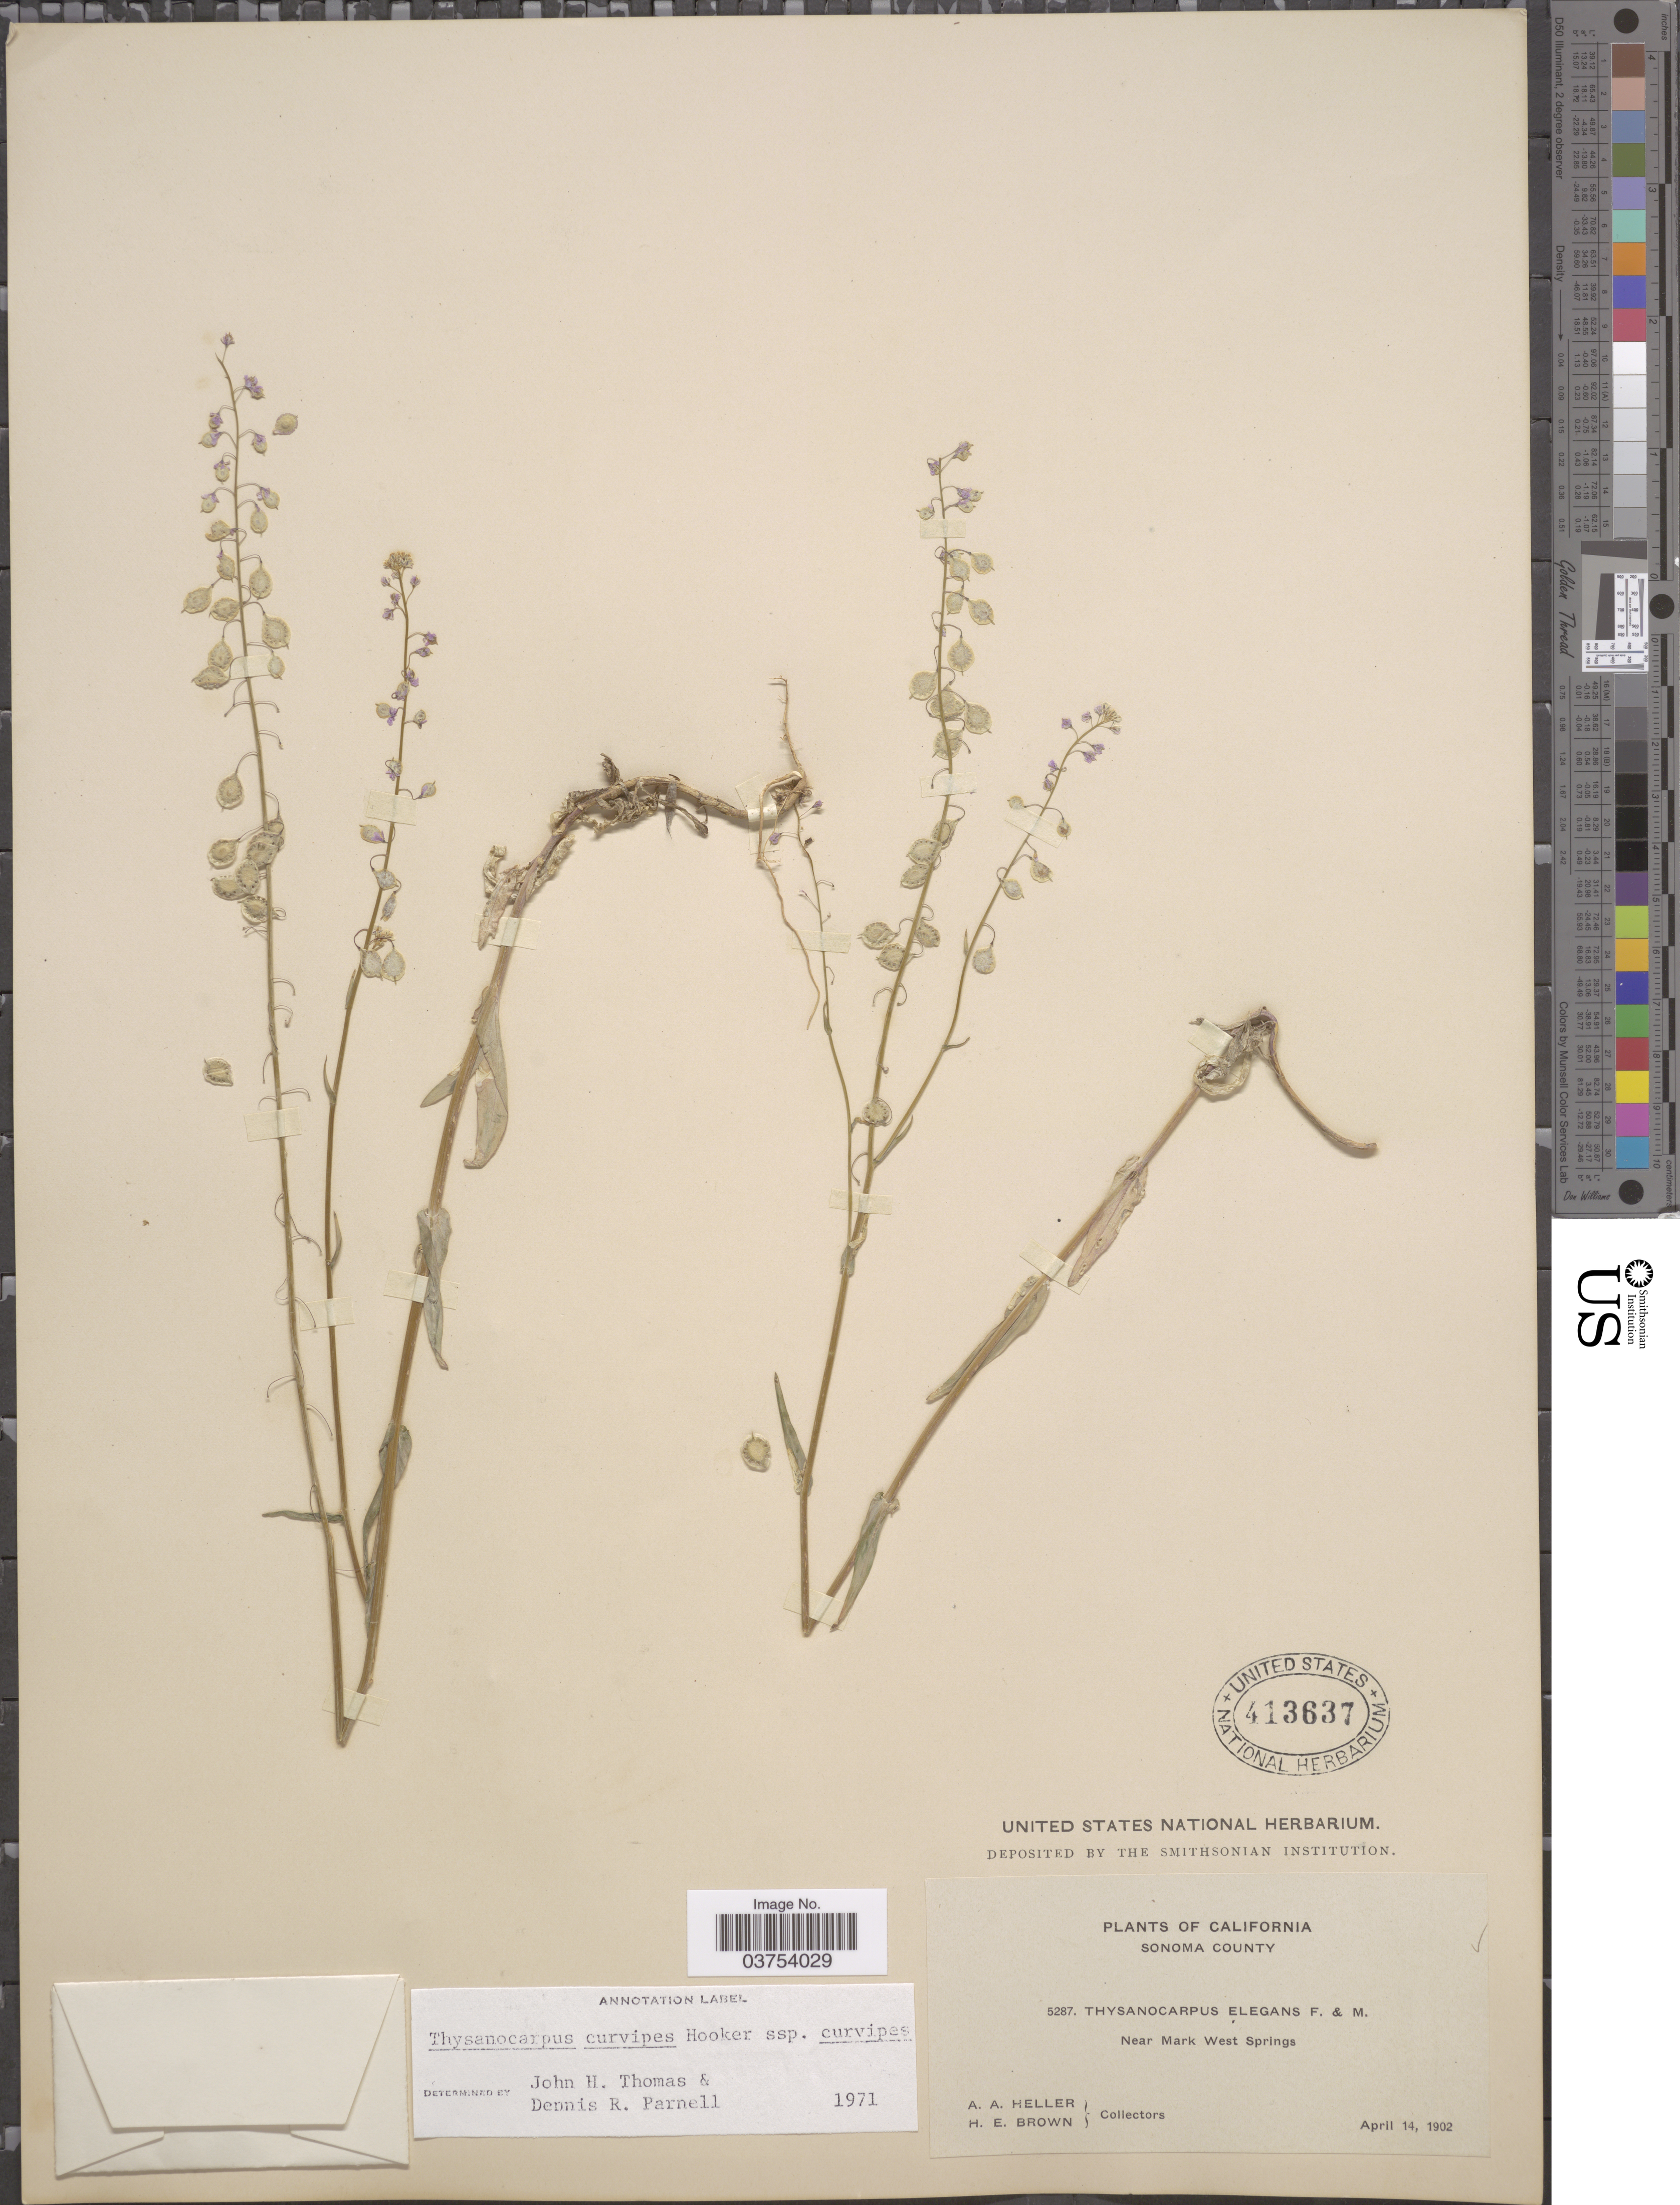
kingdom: Plantae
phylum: Tracheophyta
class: Magnoliopsida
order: Brassicales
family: Brassicaceae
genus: Thysanocarpus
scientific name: Thysanocarpus curvipes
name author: Hook.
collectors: A. A. Heller & H. E. Brown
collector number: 5287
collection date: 1902-04-14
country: United States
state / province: California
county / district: Sonoma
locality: Sonoma County. Near Mark West Springs.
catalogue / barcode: US 413637